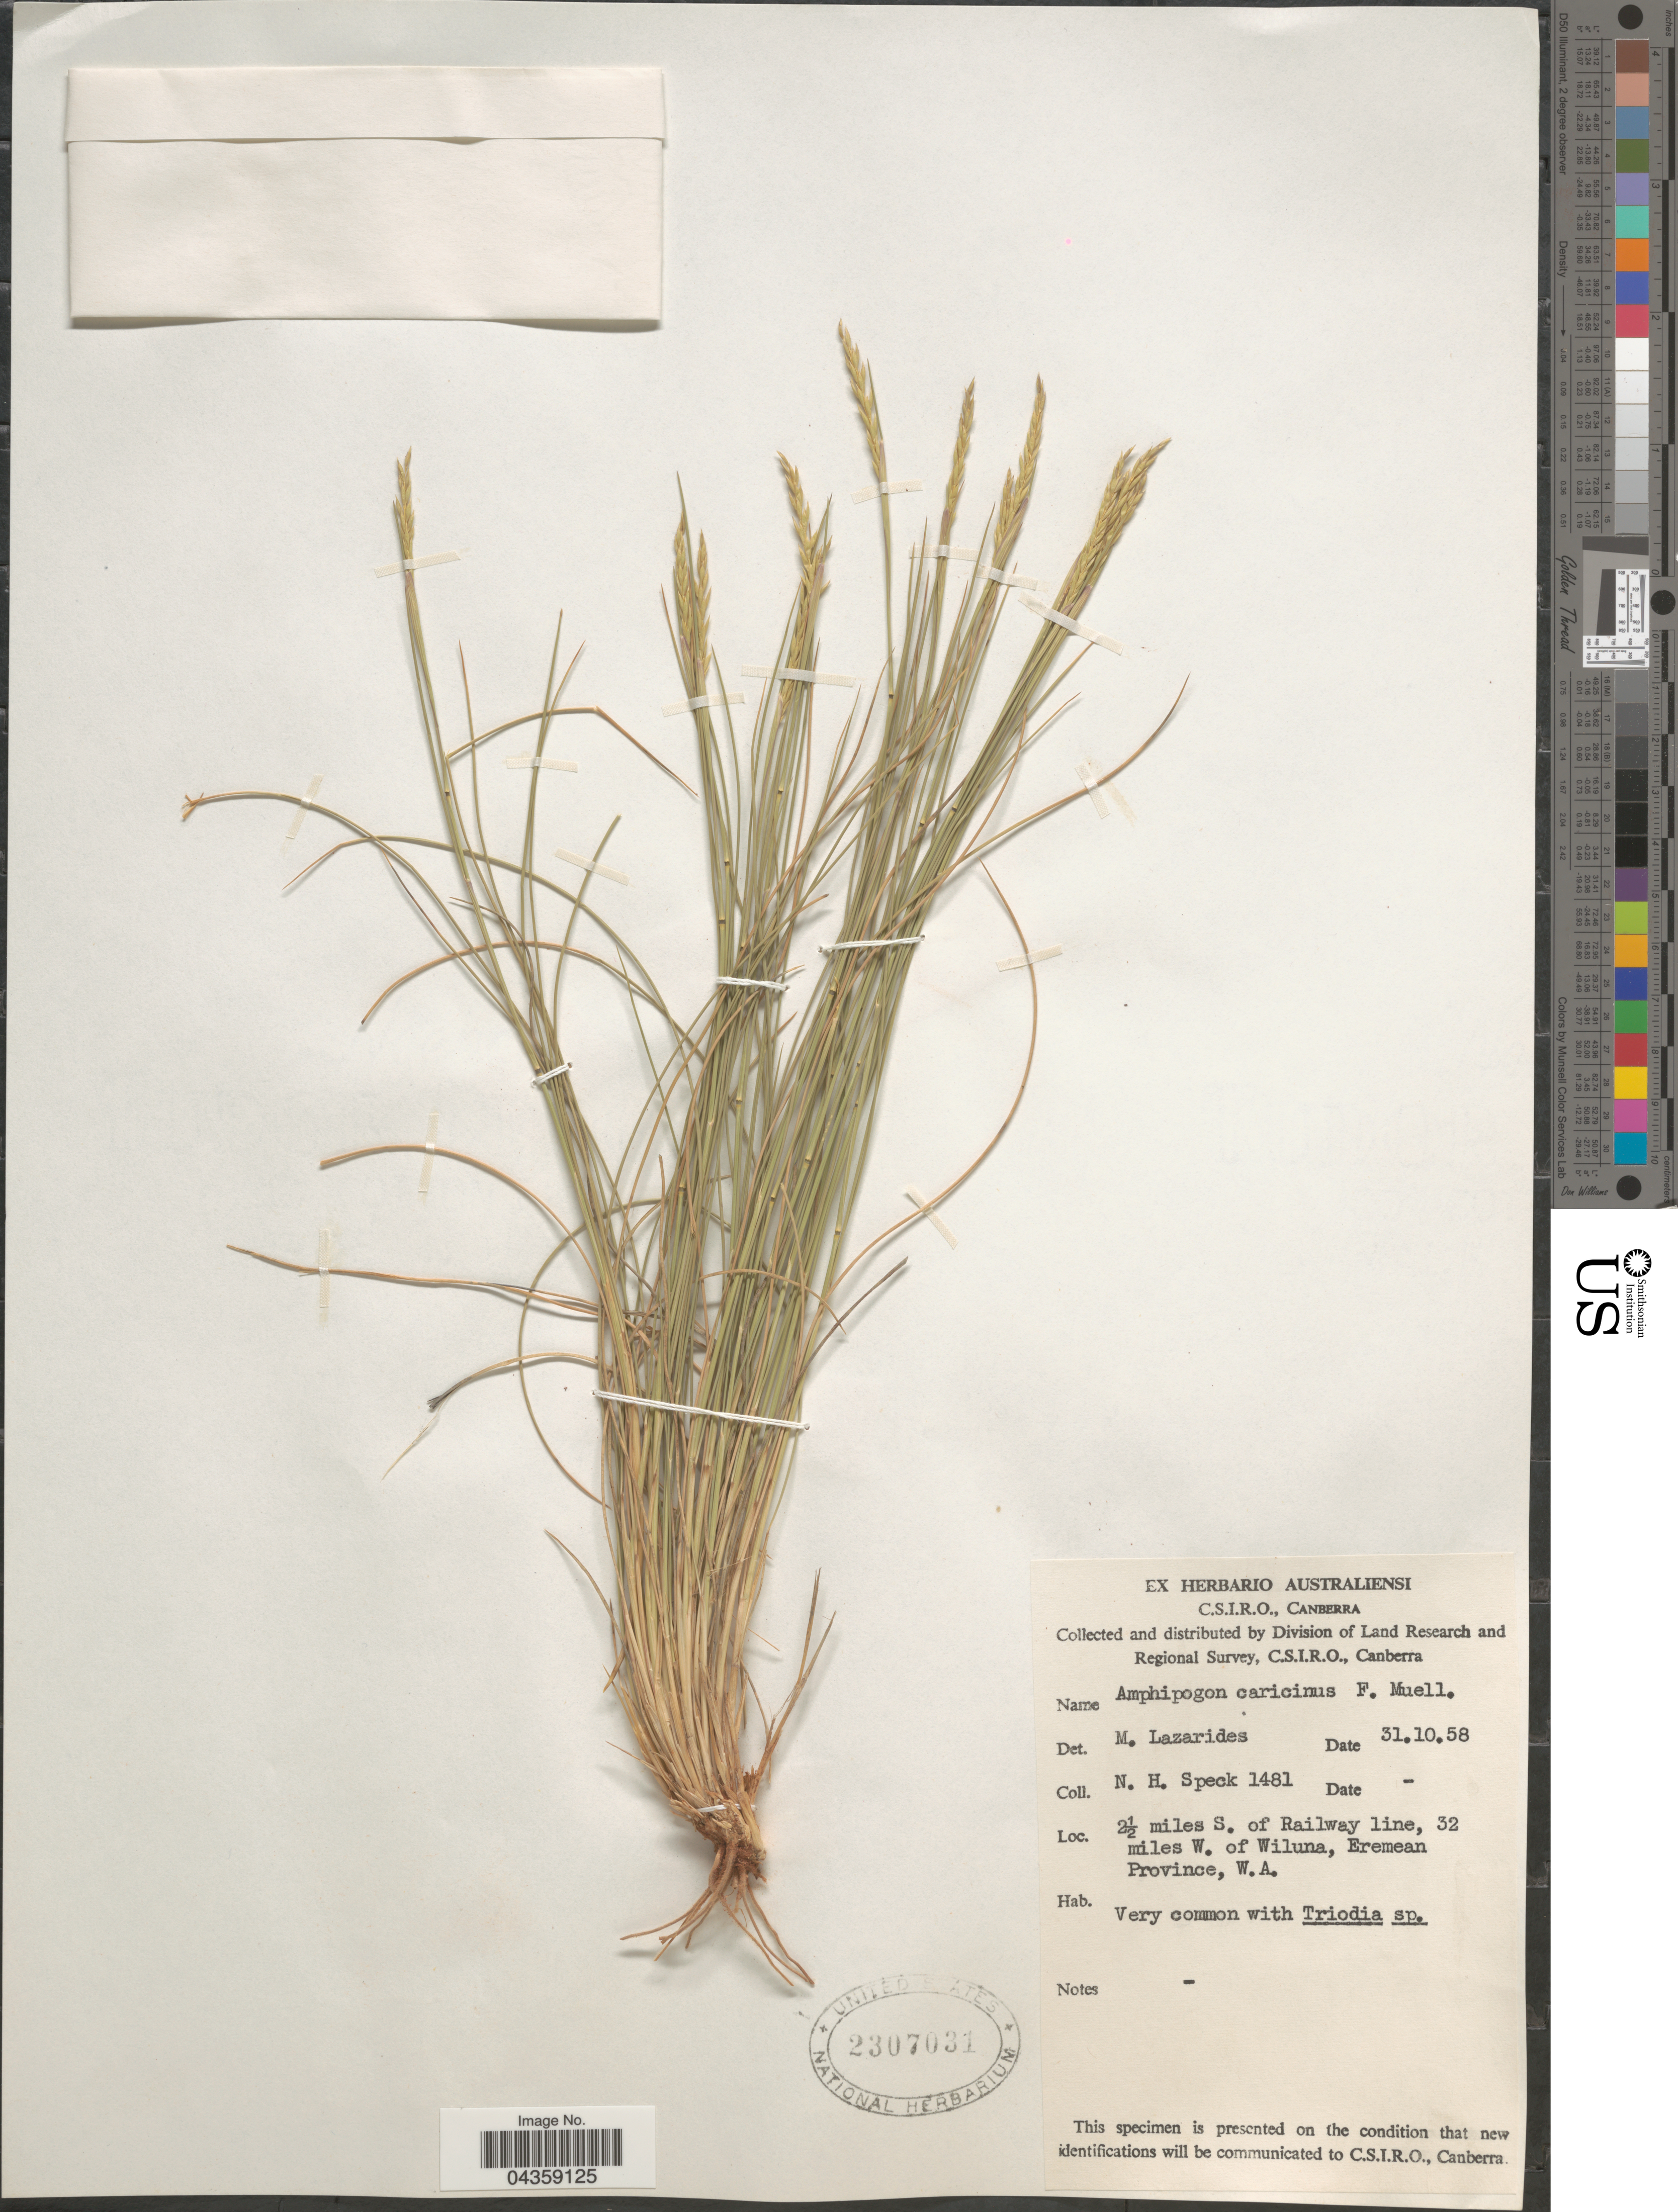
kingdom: Plantae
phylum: Tracheophyta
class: Liliopsida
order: Poales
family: Poaceae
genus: Amphipogon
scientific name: Amphipogon caricinus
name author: F. Muell.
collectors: N. Speck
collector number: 1481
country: Australia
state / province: Western Australia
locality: Division of Land Research and Regional Survey. 2½ miles S. of Railway line, 32 miles W. of Wiluna, Eremean Province, W.A.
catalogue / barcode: US 2307031